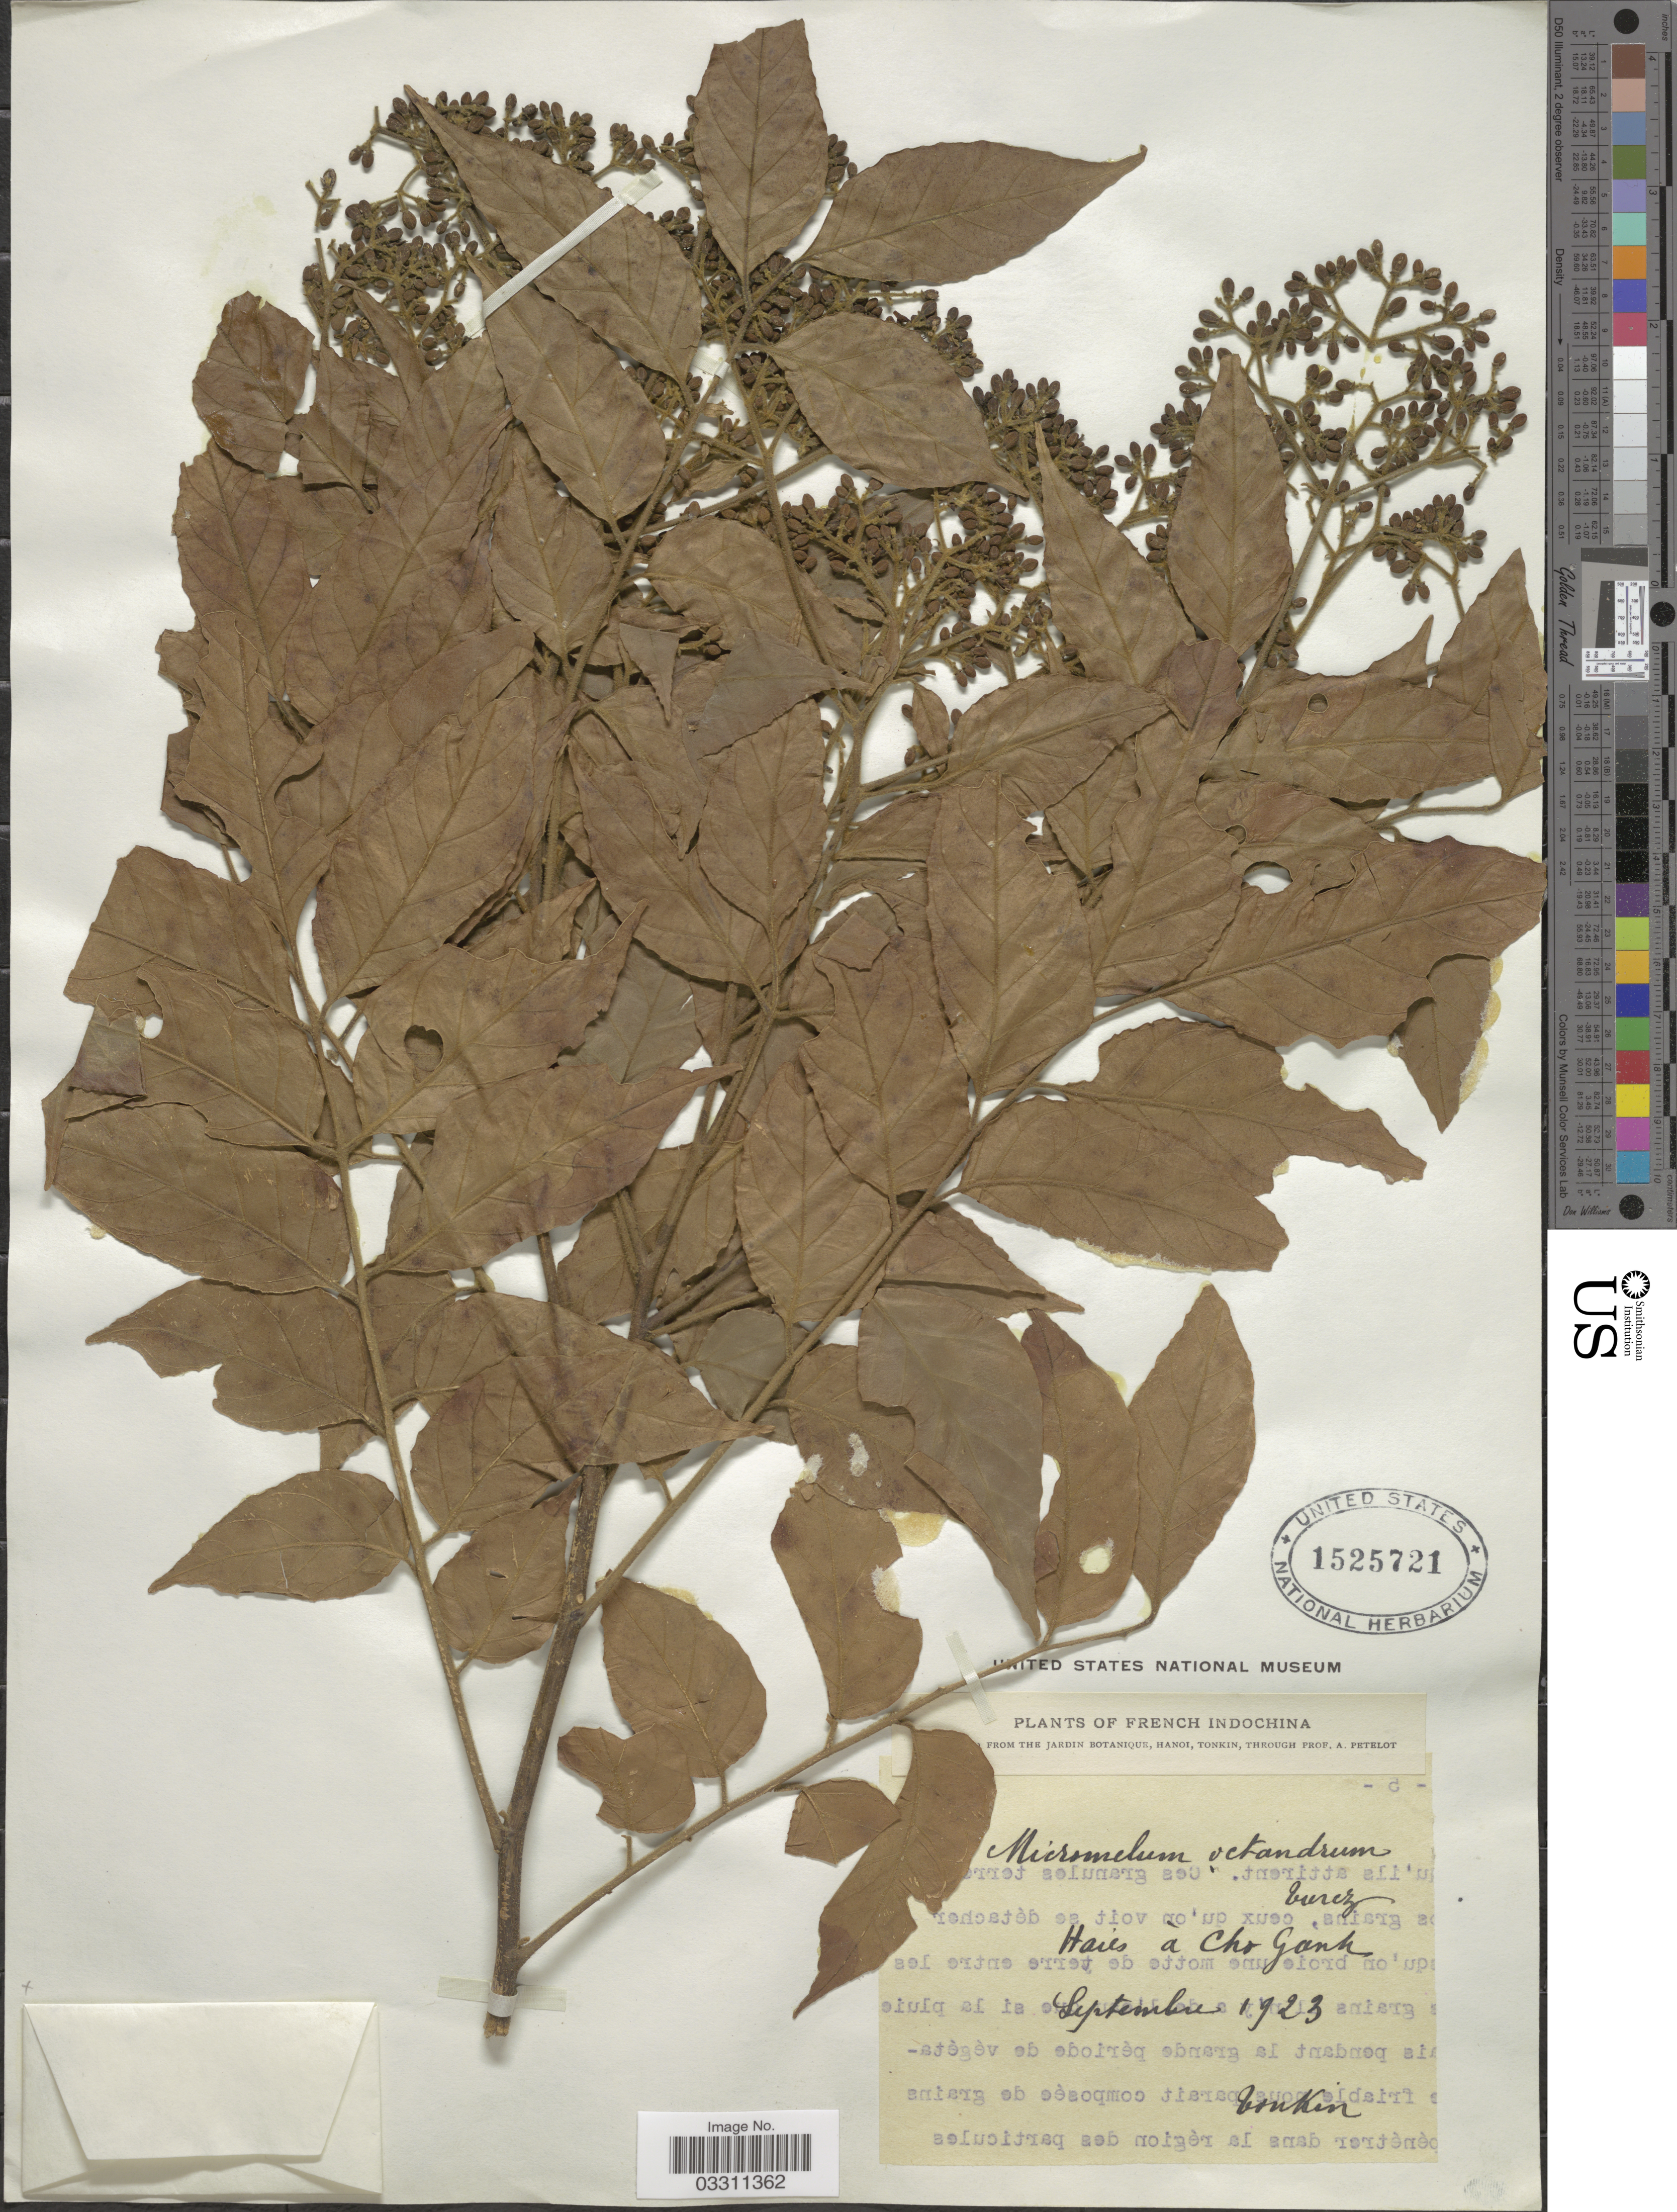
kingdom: Plantae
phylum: Tracheophyta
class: Magnoliopsida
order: Sapindales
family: Rutaceae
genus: Micromelum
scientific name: Micromelum octandrum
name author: Turcz.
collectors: A. Petelot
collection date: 1923-09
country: Vietnam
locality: Haies à Cho Ganh.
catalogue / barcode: US 1525721